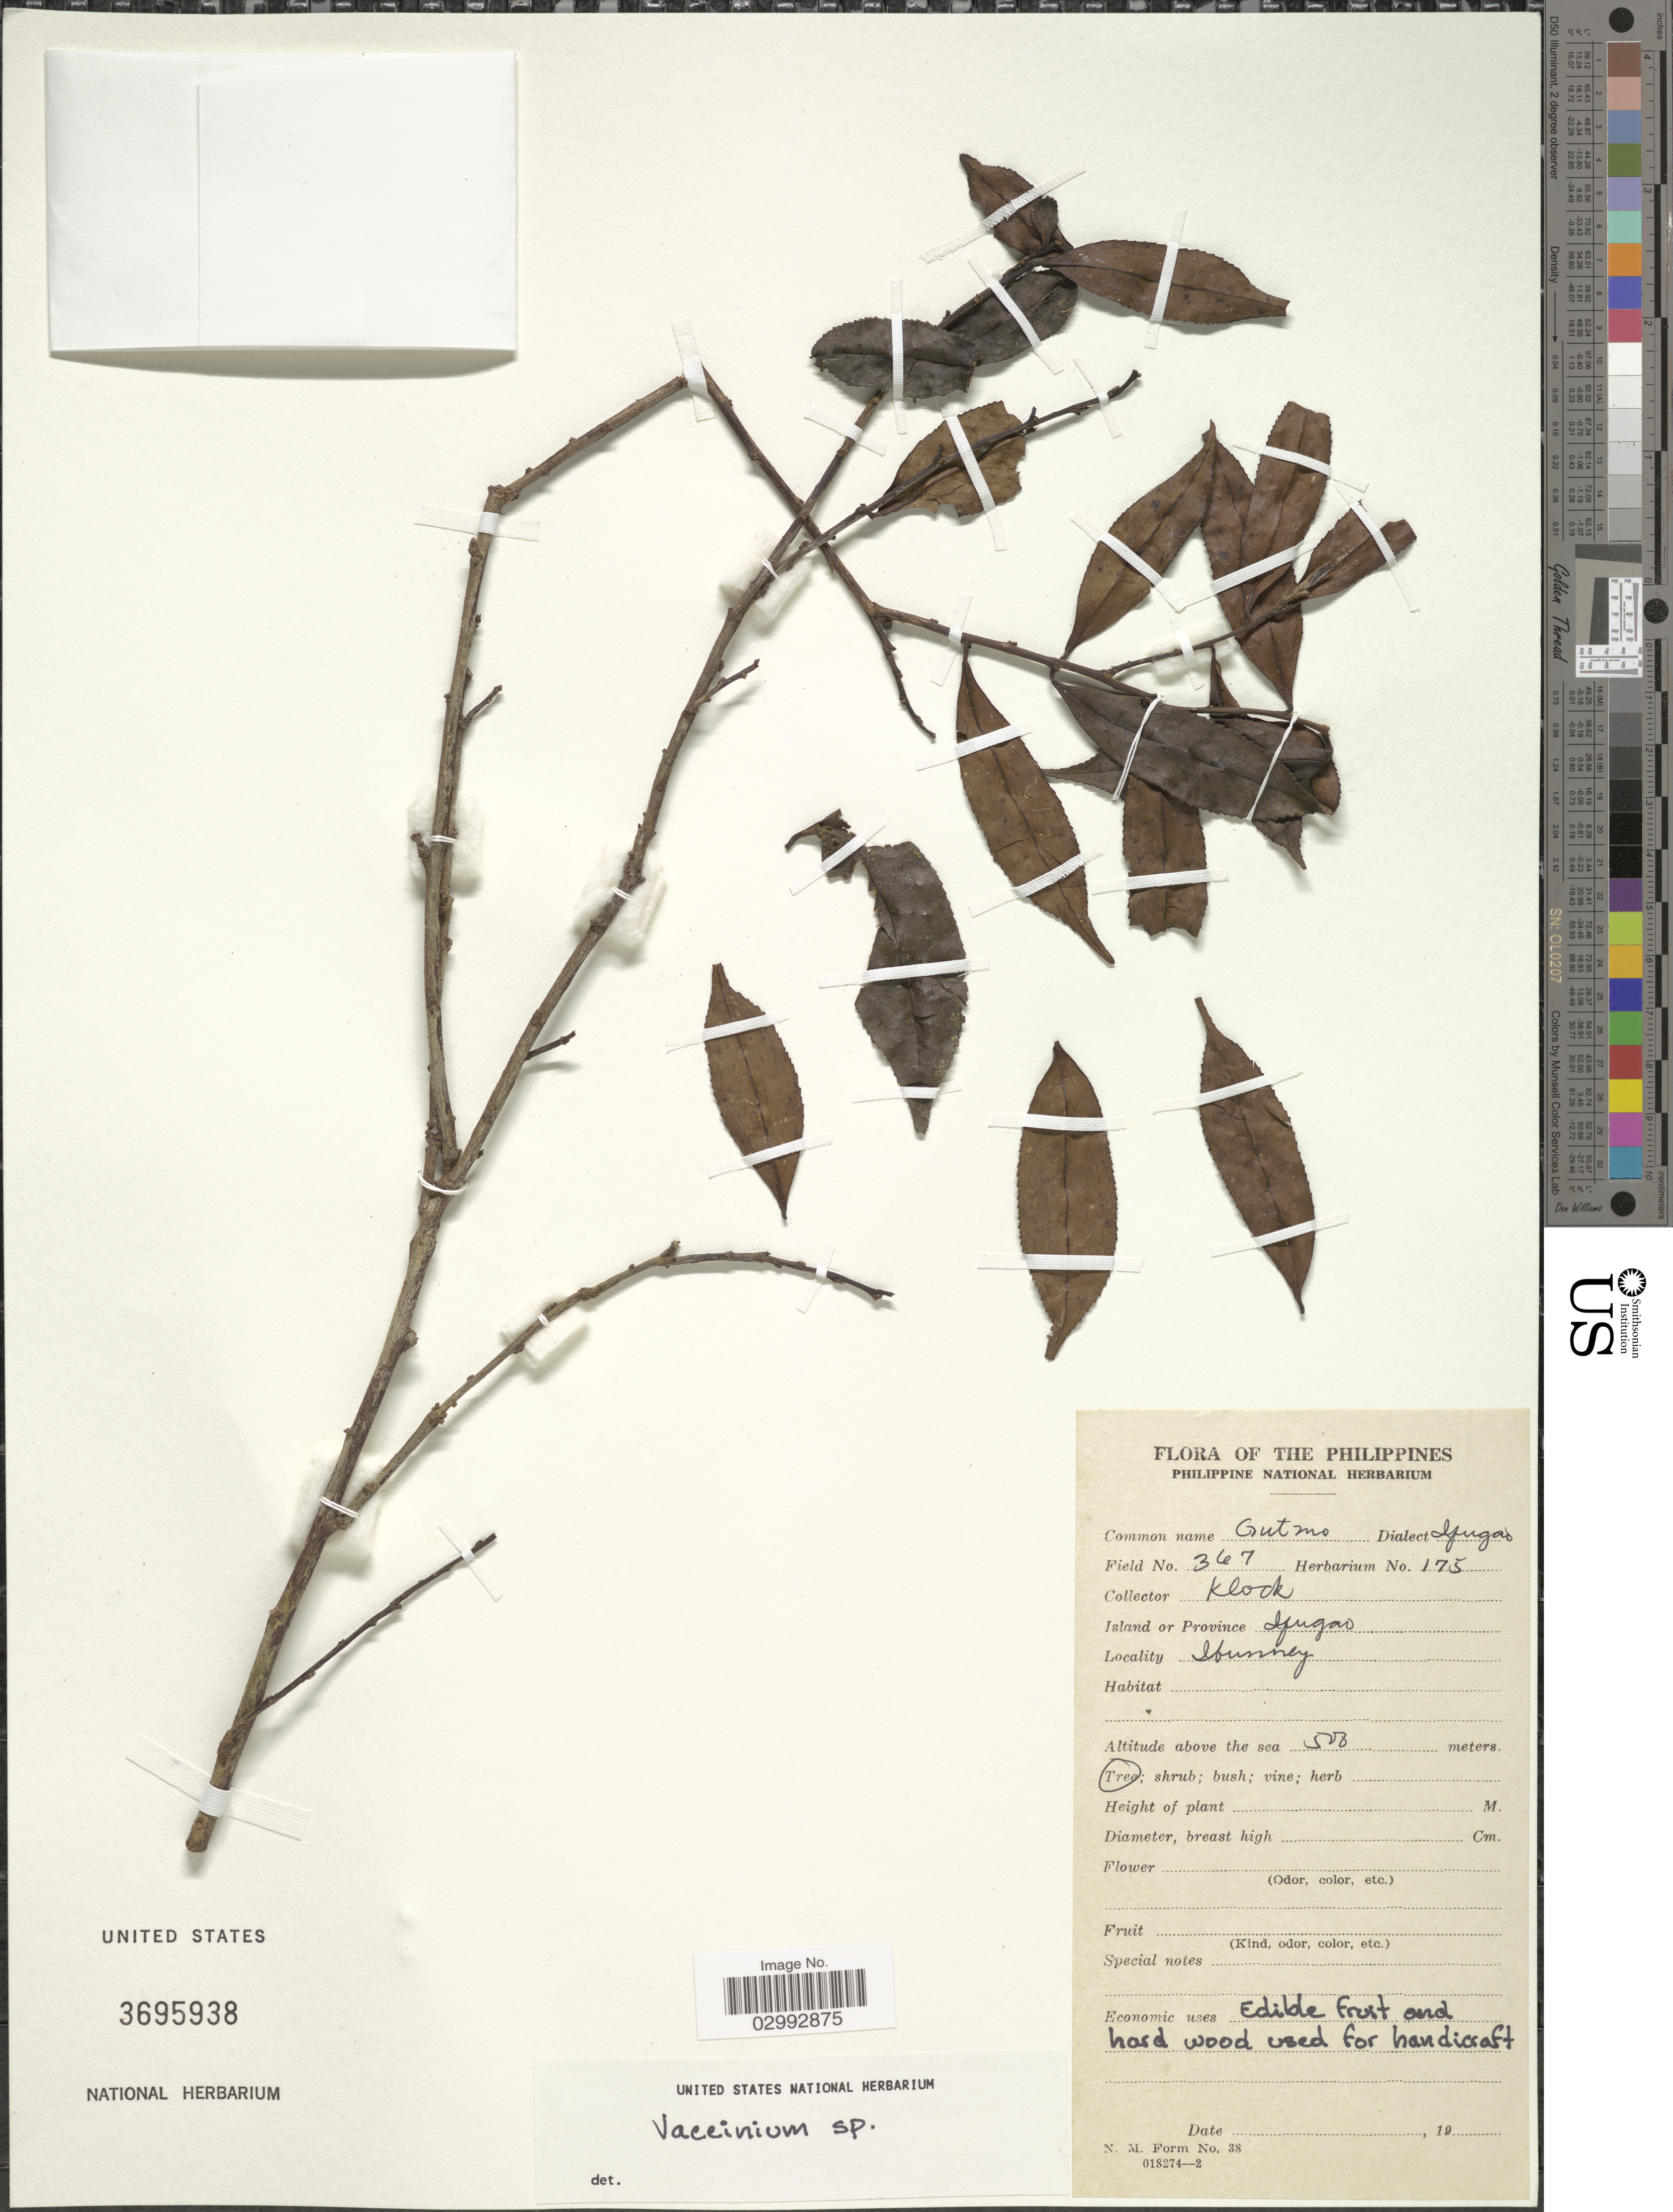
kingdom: Plantae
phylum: Tracheophyta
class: Magnoliopsida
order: Ericales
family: Pentaphylacaceae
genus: Eurya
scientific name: Eurya sp.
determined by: Tamayo, Maverick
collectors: Klock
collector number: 367/175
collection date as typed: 19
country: Philippines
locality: Island or Province Ifugao.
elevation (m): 500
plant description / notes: Edible fruit and hard wood used for handicraft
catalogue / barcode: US 3695938